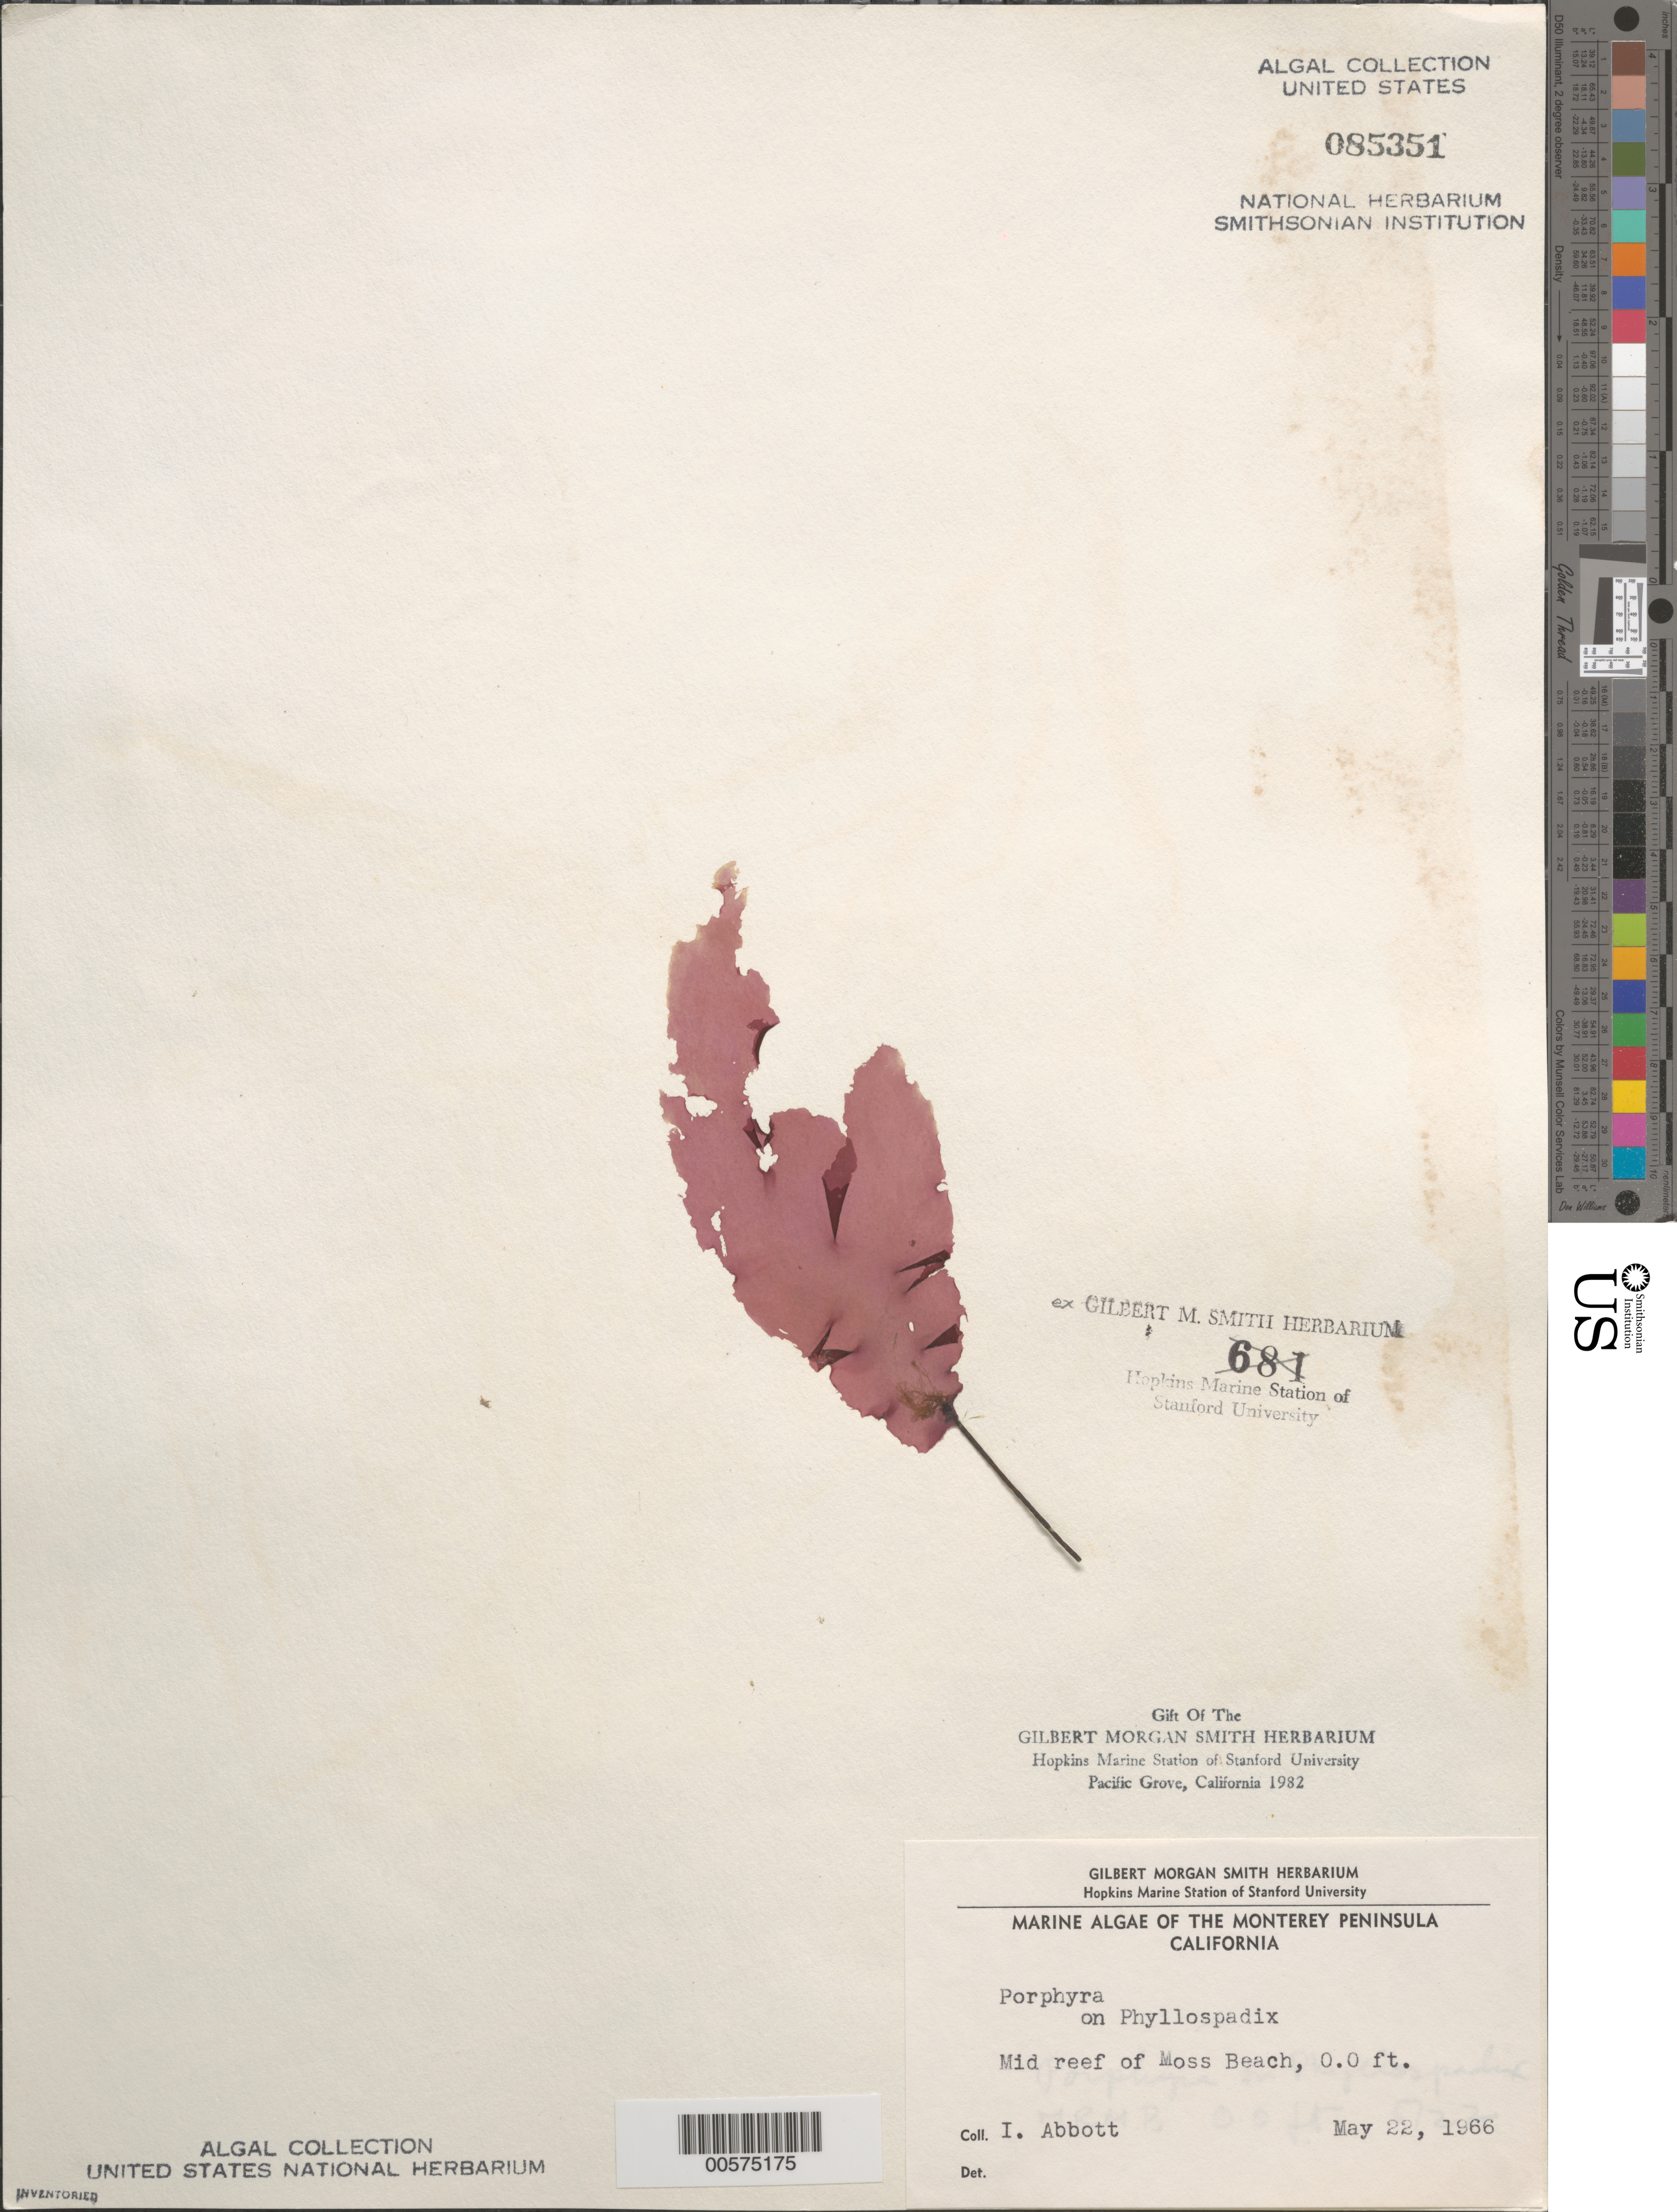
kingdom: Plantae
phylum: Rhodophyta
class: Bangiophyceae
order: Bangiales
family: Bangiaceae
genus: Porphyra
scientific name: Porphyra sp.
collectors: I. A. Abbott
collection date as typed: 22 May 1966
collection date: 1966-05-22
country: United States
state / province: California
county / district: Monterey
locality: Middle Reef of Moss Beach, Monterey Peninsula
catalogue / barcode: US 85351